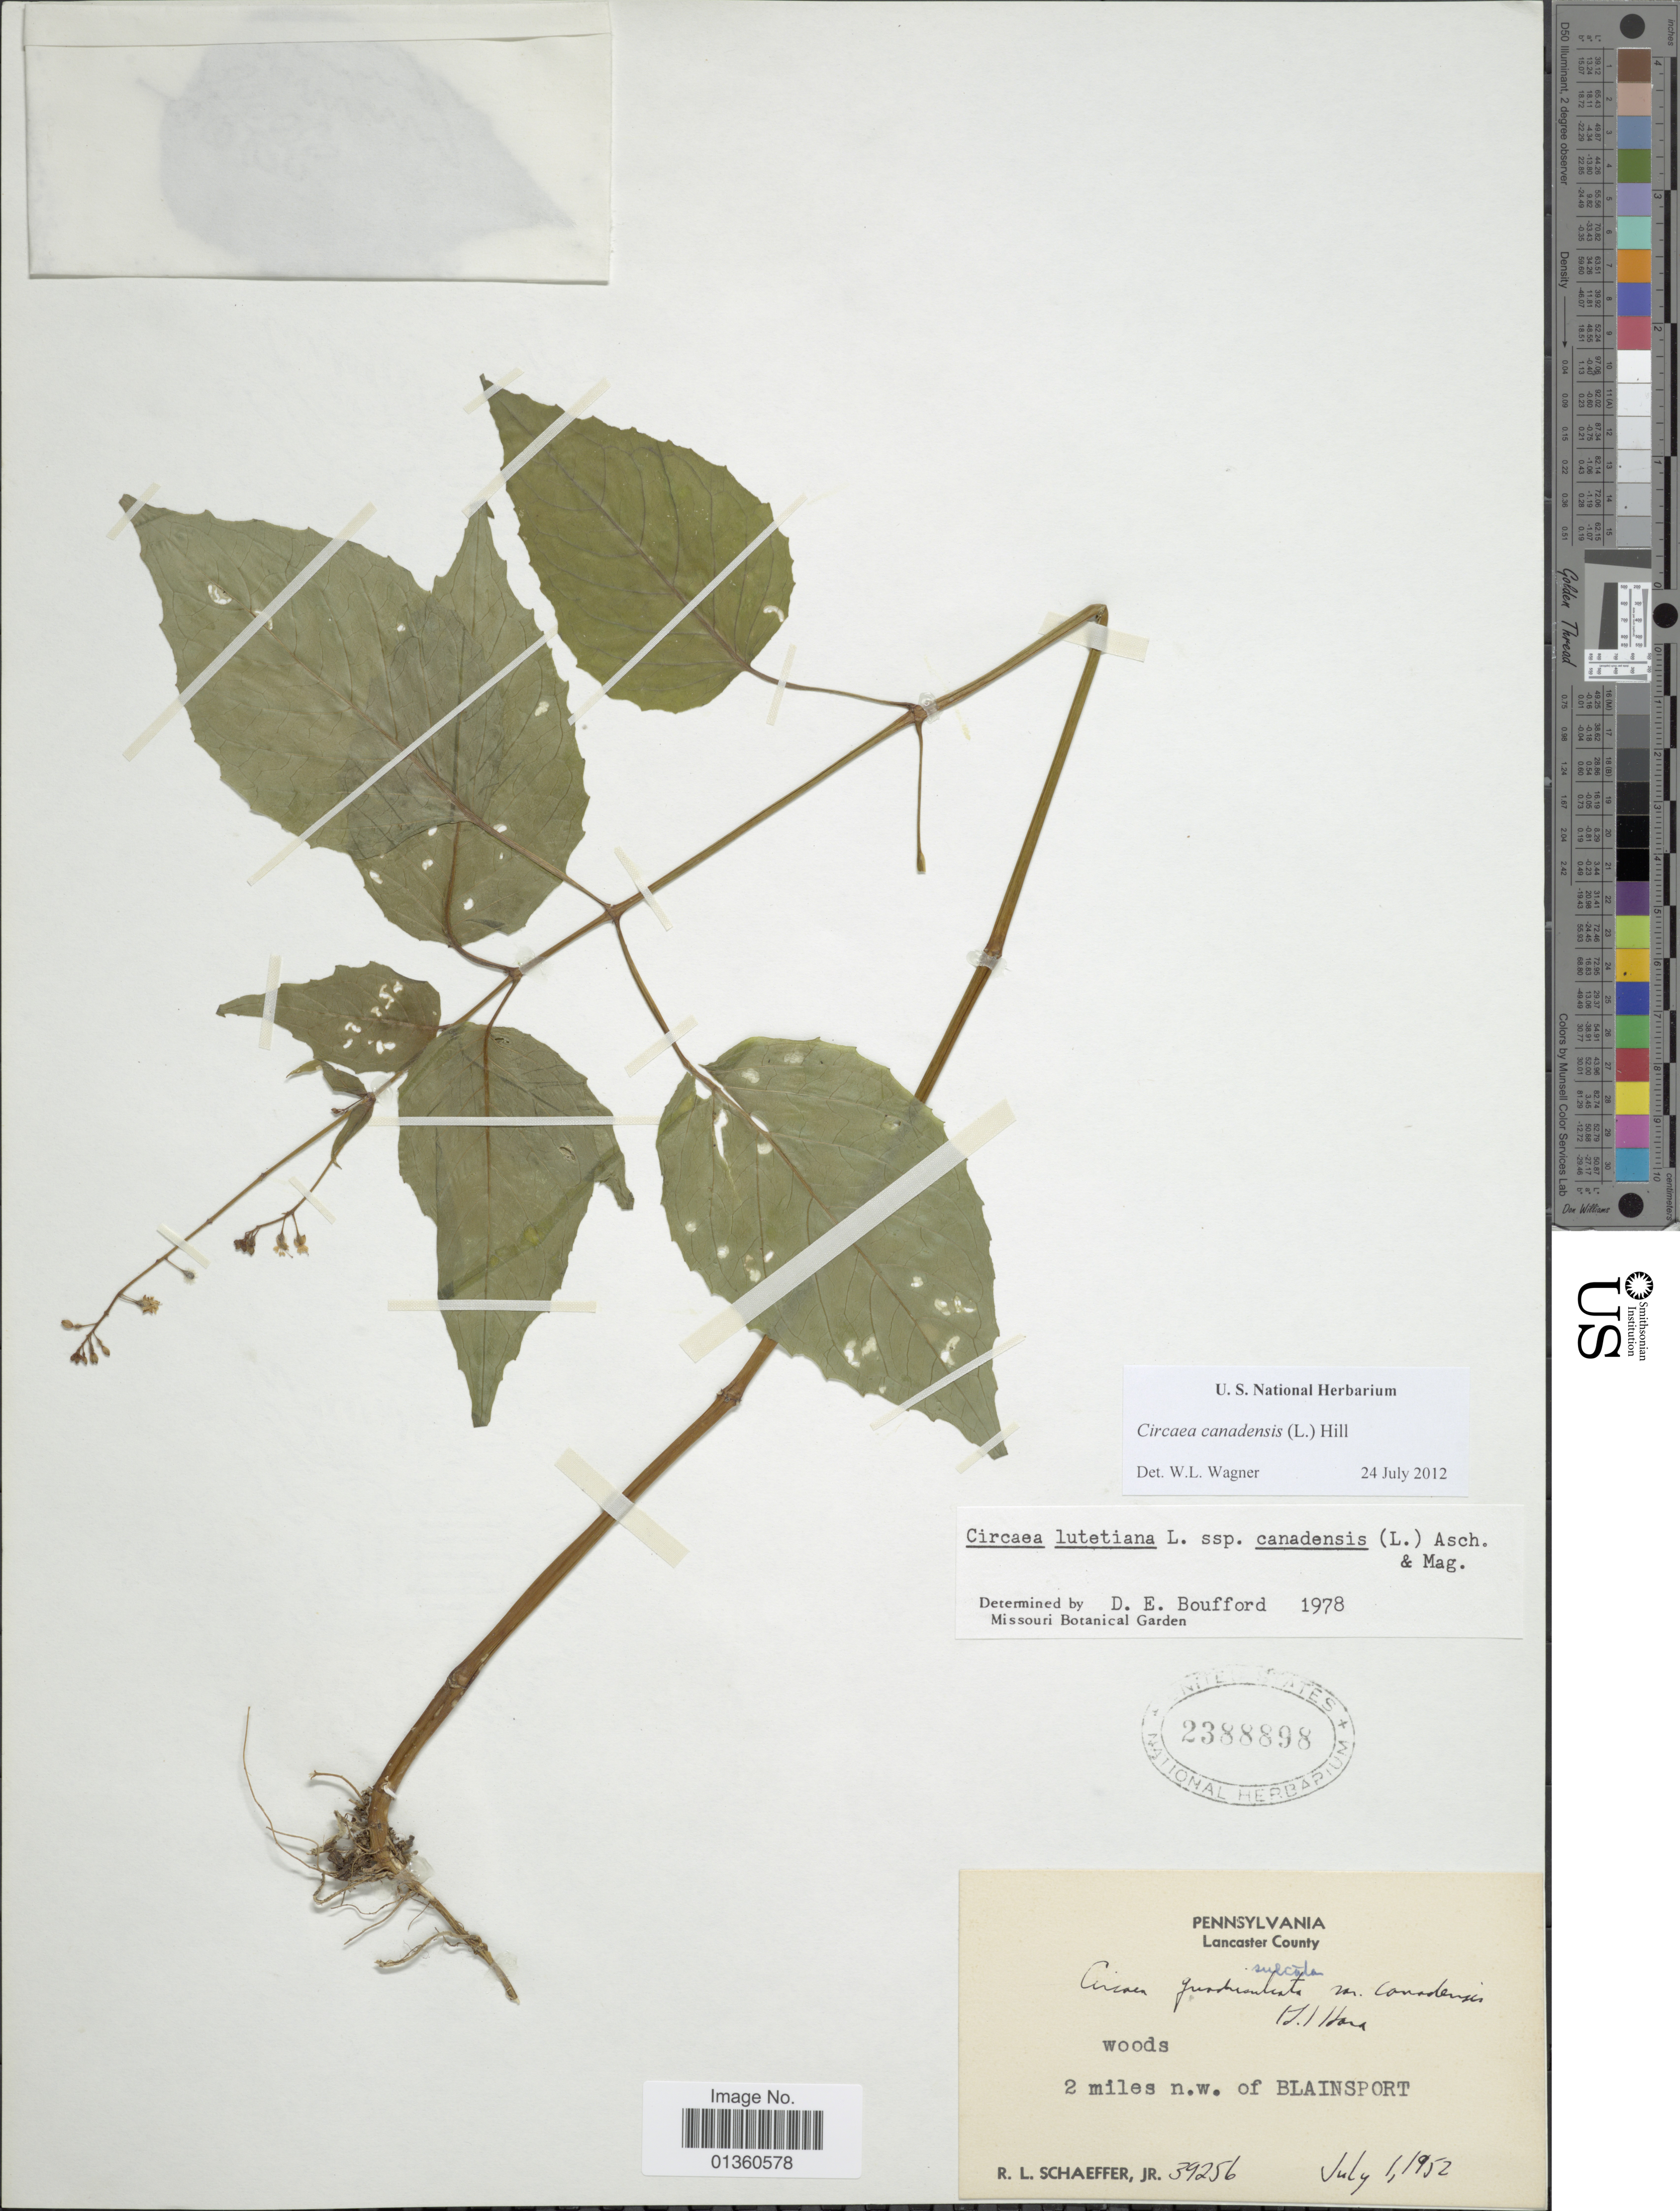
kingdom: Plantae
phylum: Tracheophyta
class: Magnoliopsida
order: Myrtales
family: Onagraceae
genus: Circaea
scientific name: Circaea canadensis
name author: (L.) Hill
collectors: R. L. Schaeffer Jr.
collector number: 39256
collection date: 1952-07-01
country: United States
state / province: Pennsylvania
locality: Lancaster County. 2 miles n.w. of Blainsport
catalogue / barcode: US 2388898